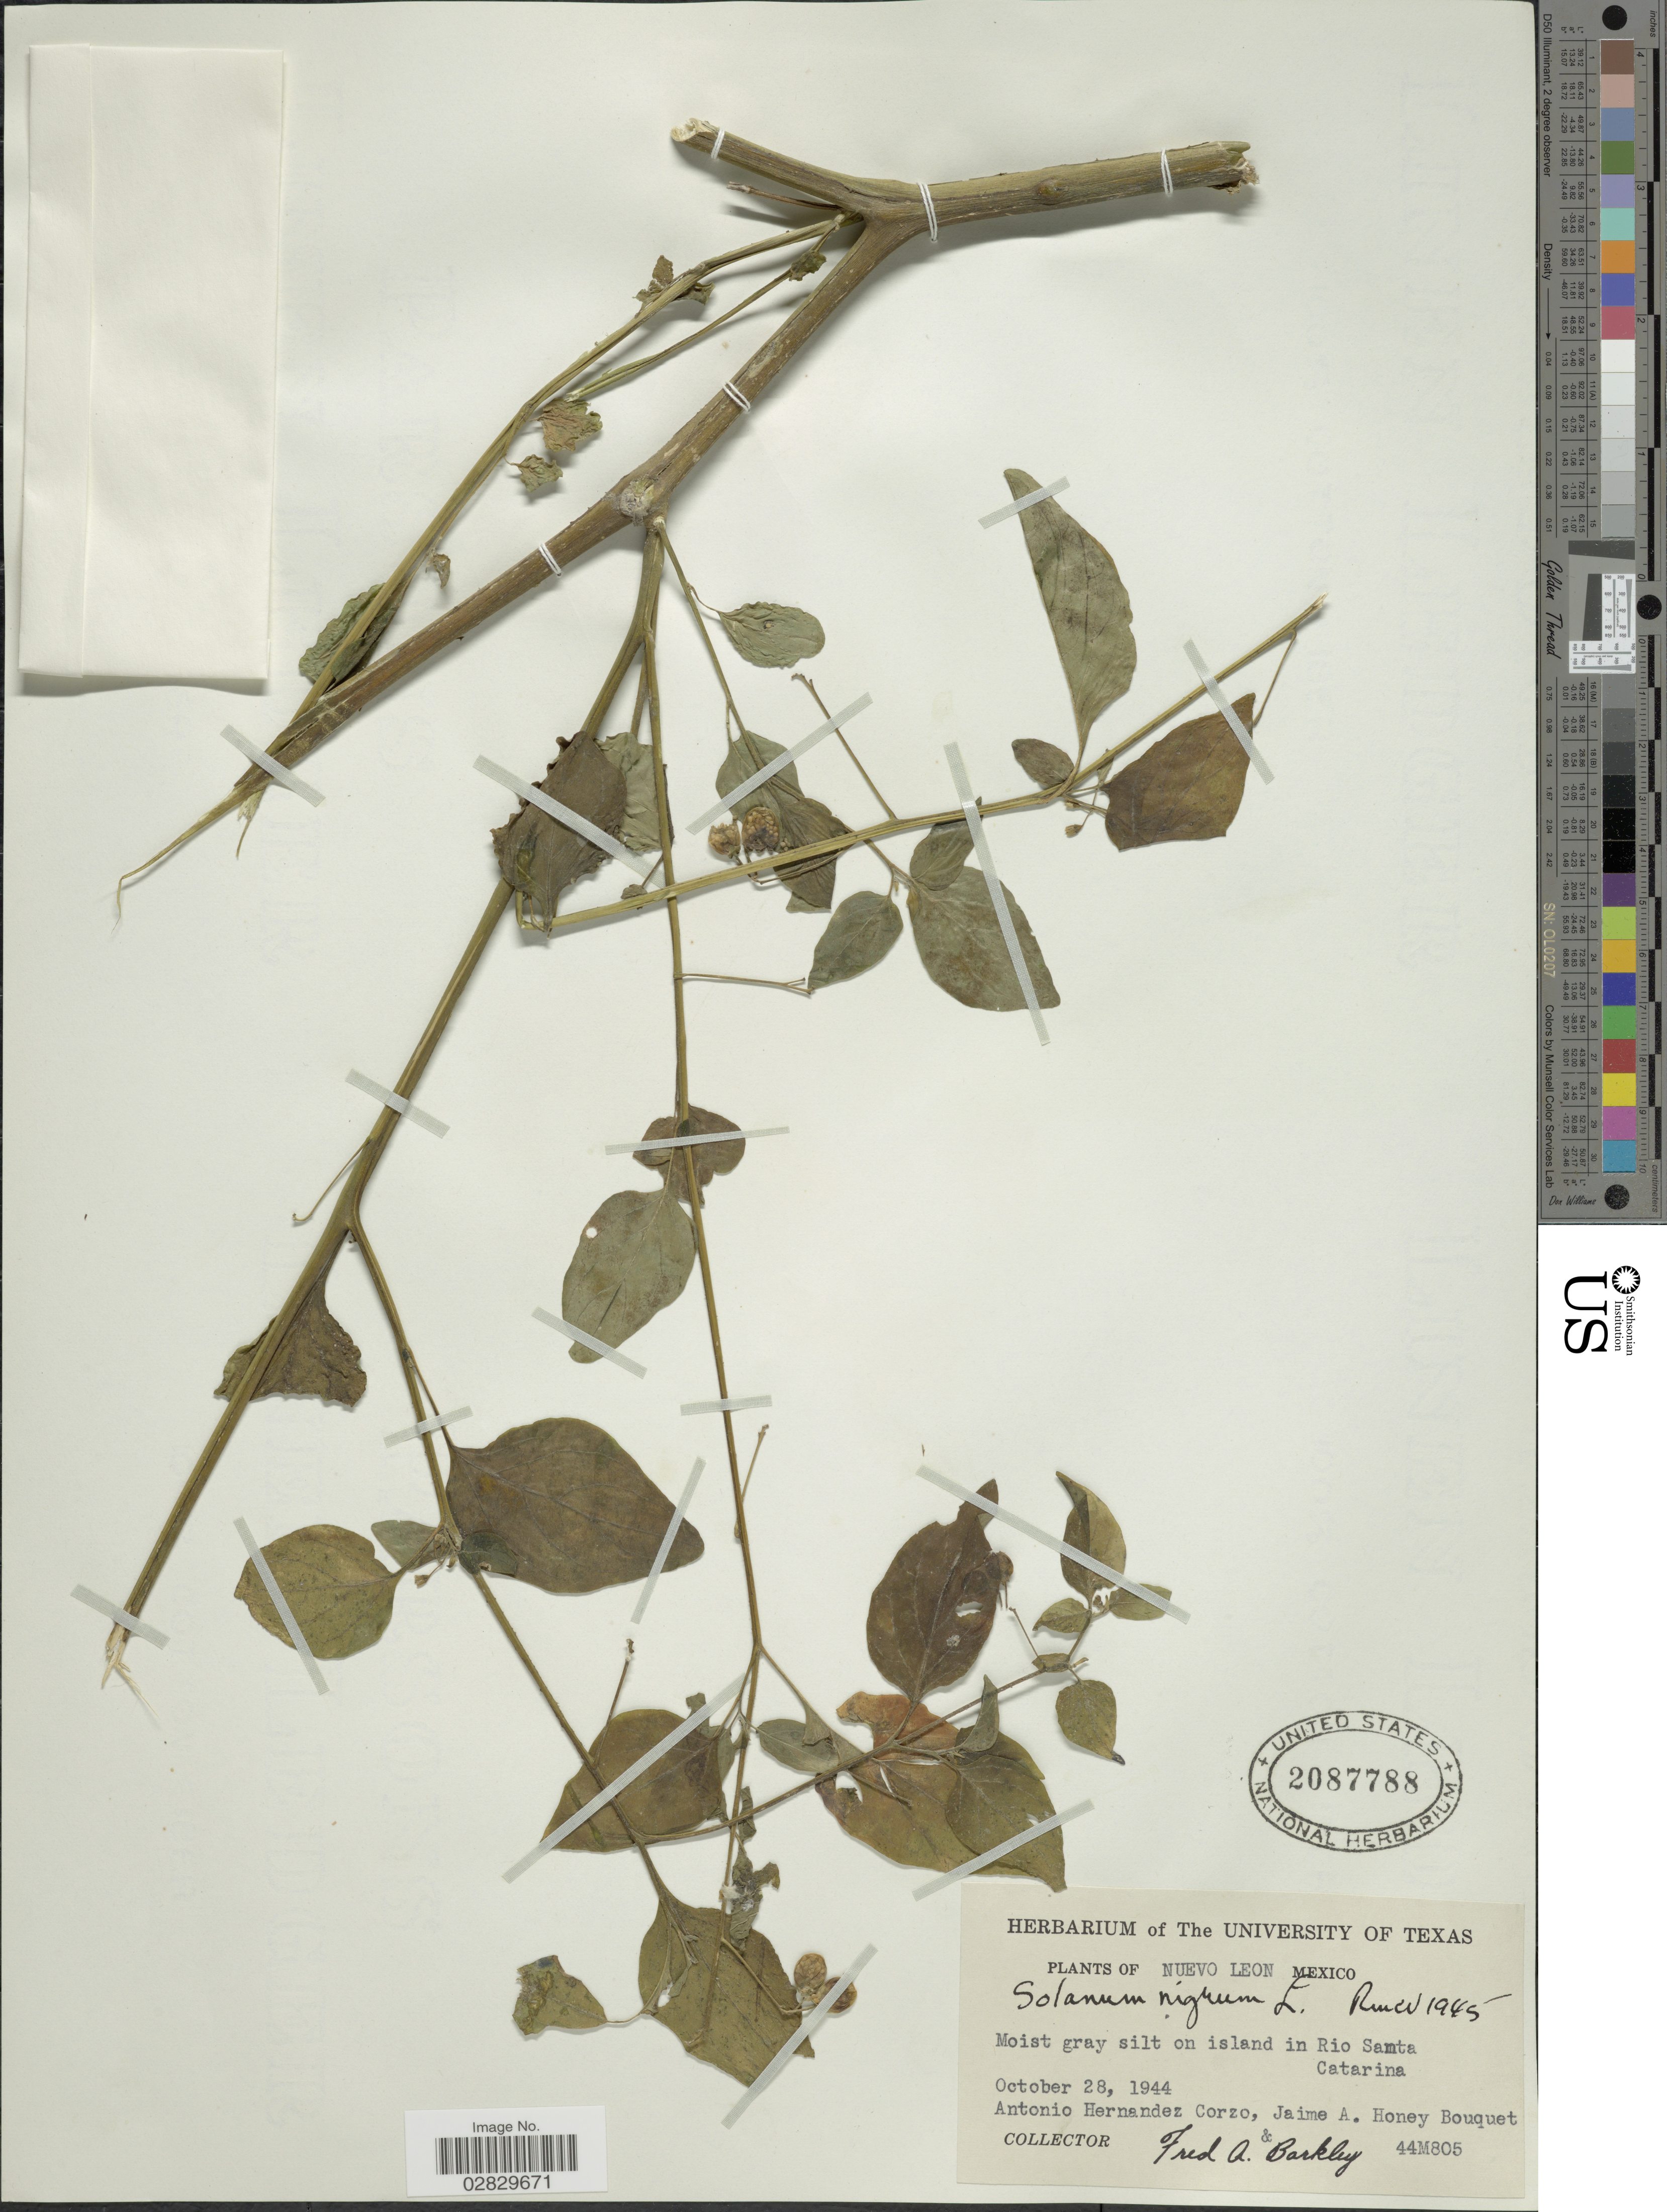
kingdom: Plantae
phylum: Tracheophyta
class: Magnoliopsida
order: Solanales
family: Solanaceae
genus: Solanum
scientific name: Solanum nigrescens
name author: M. Martens & Galeotti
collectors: A. Hernandez-Corzo, Honey Bouquet, J. A. & F. A. Barkley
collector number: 44M805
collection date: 1944-10-28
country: Mexico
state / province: Nuevo León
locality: Moist gray silt on island in Rio Santa Catarina.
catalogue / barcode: US 2087788